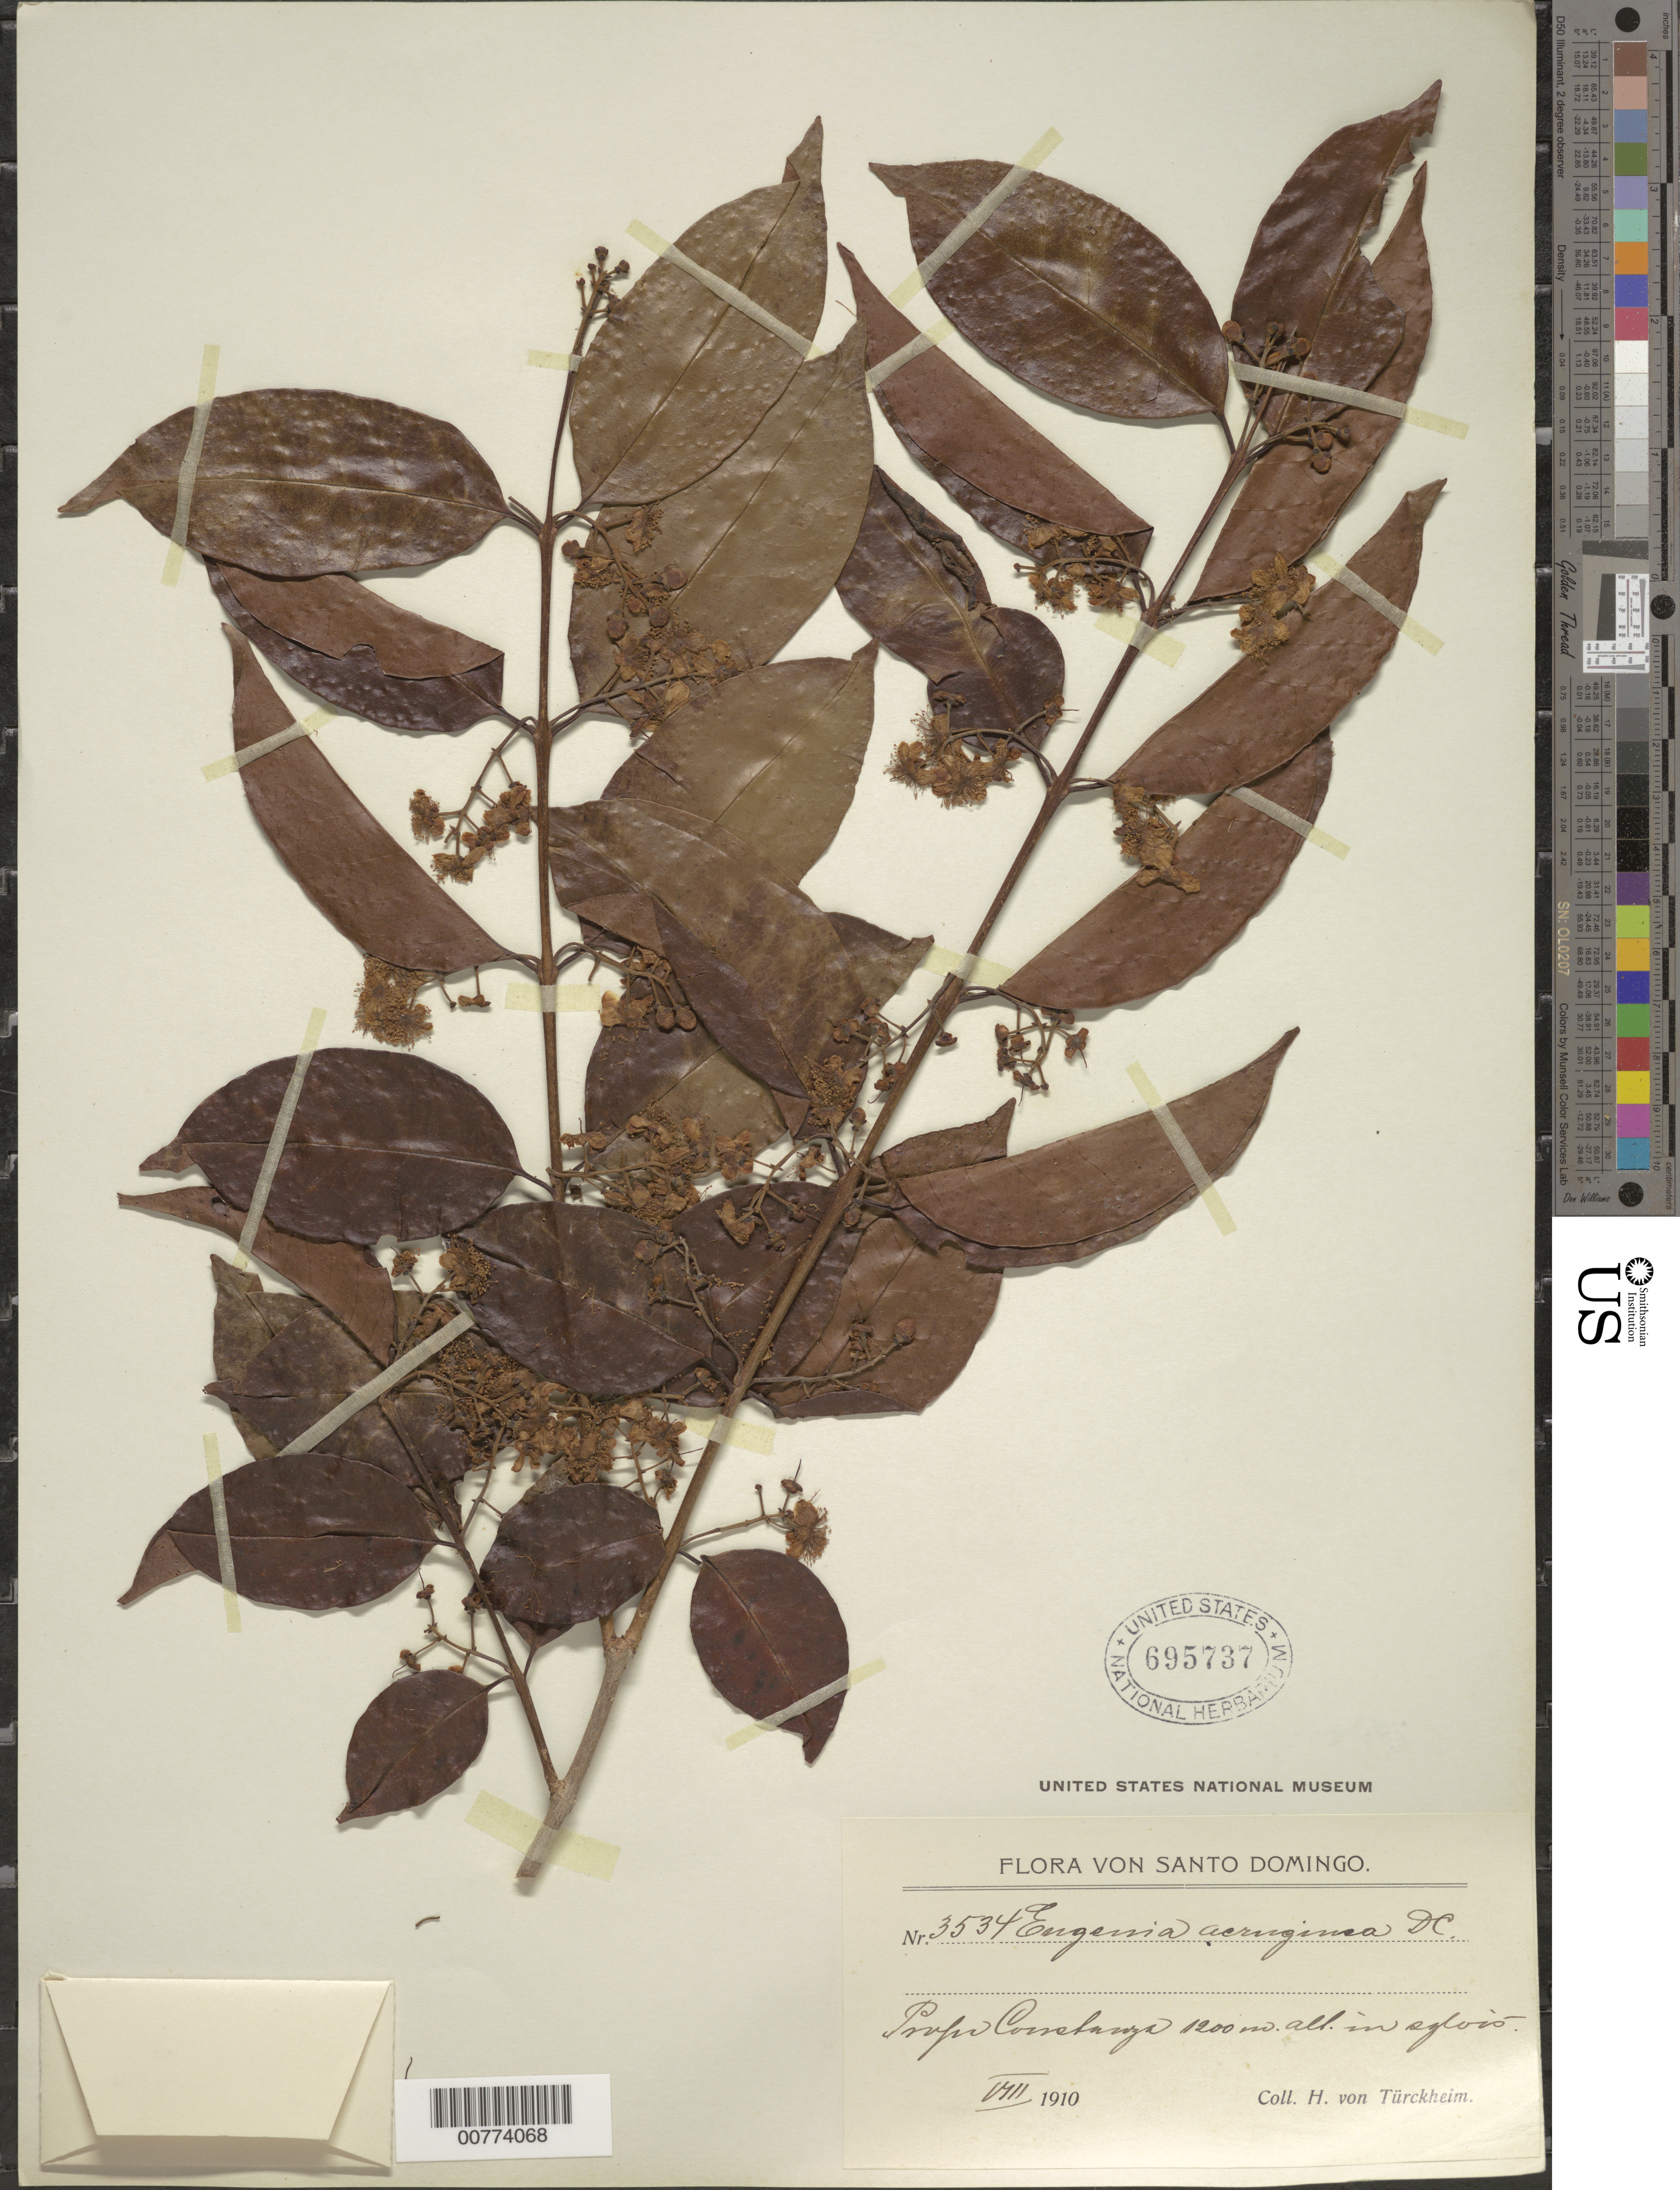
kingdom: Plantae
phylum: Tracheophyta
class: Magnoliopsida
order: Myrtales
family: Myrtaceae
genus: Eugenia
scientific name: Eugenia domingensis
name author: O. Berg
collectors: H. von Türckheim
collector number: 3534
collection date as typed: Aug 1910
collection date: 1910-08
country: Dominican Republic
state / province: La Vega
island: Hispaniola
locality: Constanza.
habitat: In sylvis.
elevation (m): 1200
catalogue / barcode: US 695737